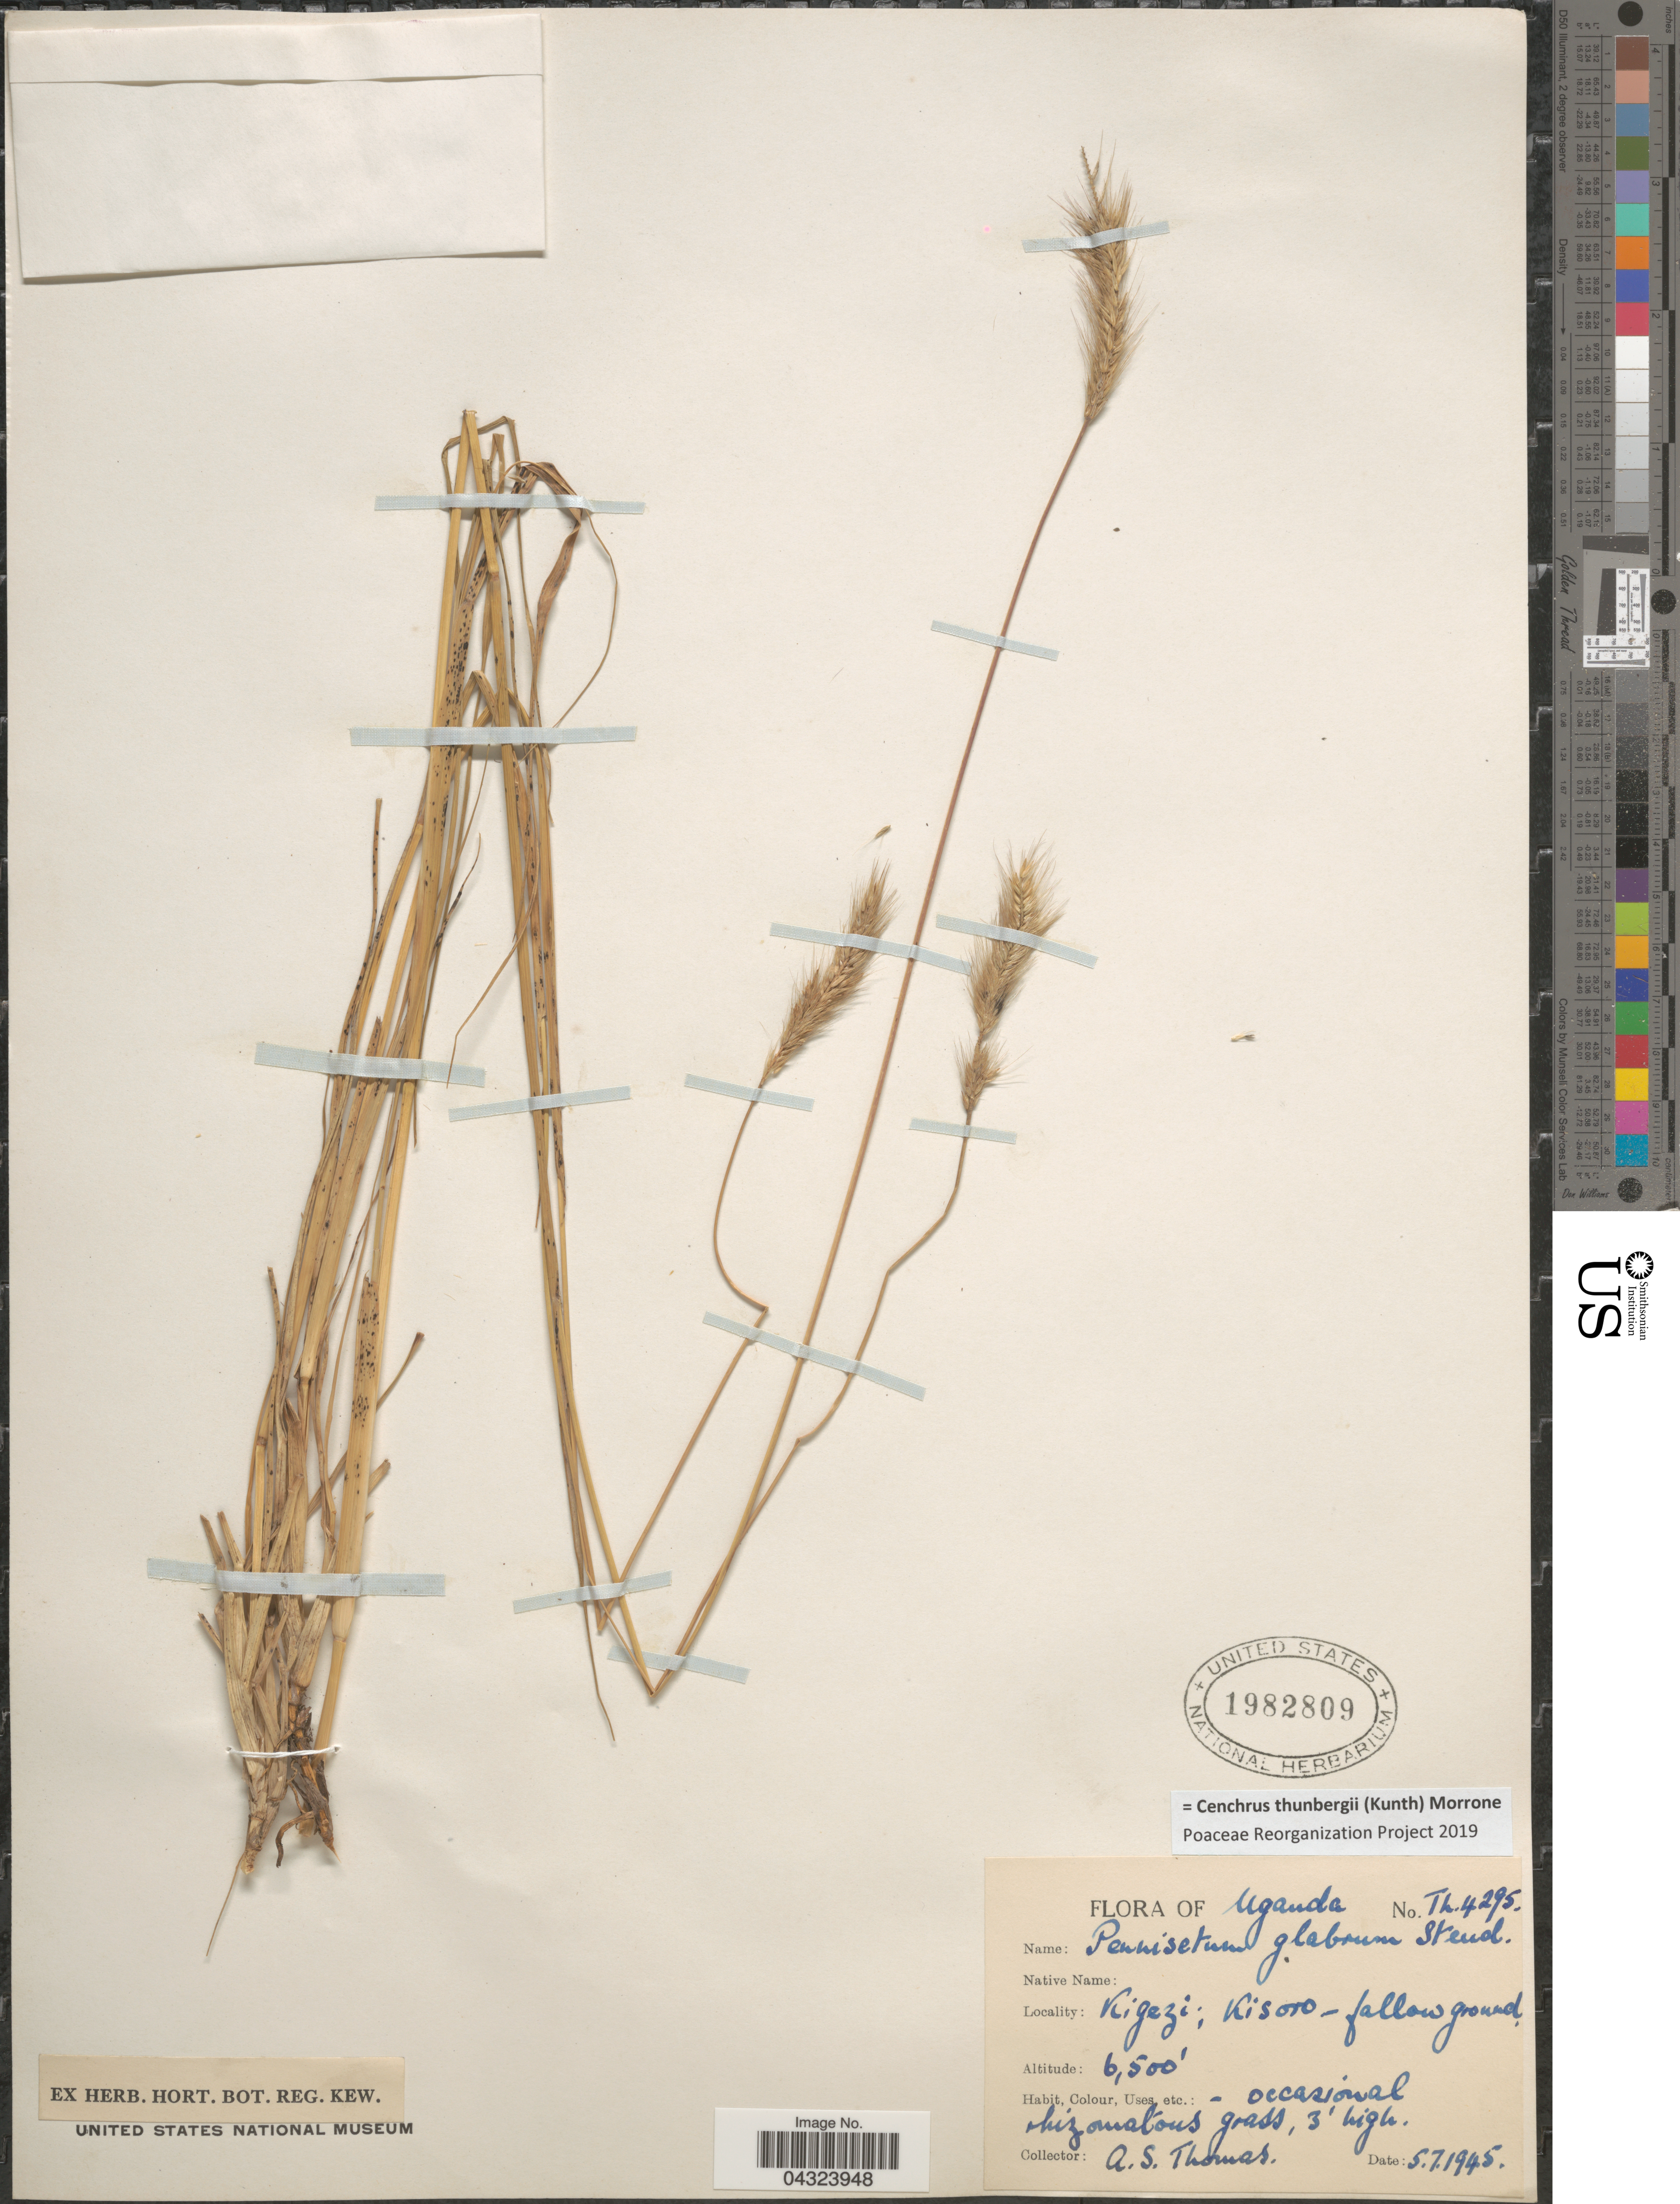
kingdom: Plantae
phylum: Tracheophyta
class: Liliopsida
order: Poales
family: Poaceae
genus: Cenchrus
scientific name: Cenchrus thunbergii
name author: (Kunth) Morrone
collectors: A. Thomas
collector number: Th.4295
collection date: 1945-07-05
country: Uganda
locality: Kigezi; Kisoro.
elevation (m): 1981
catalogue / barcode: US 1982809